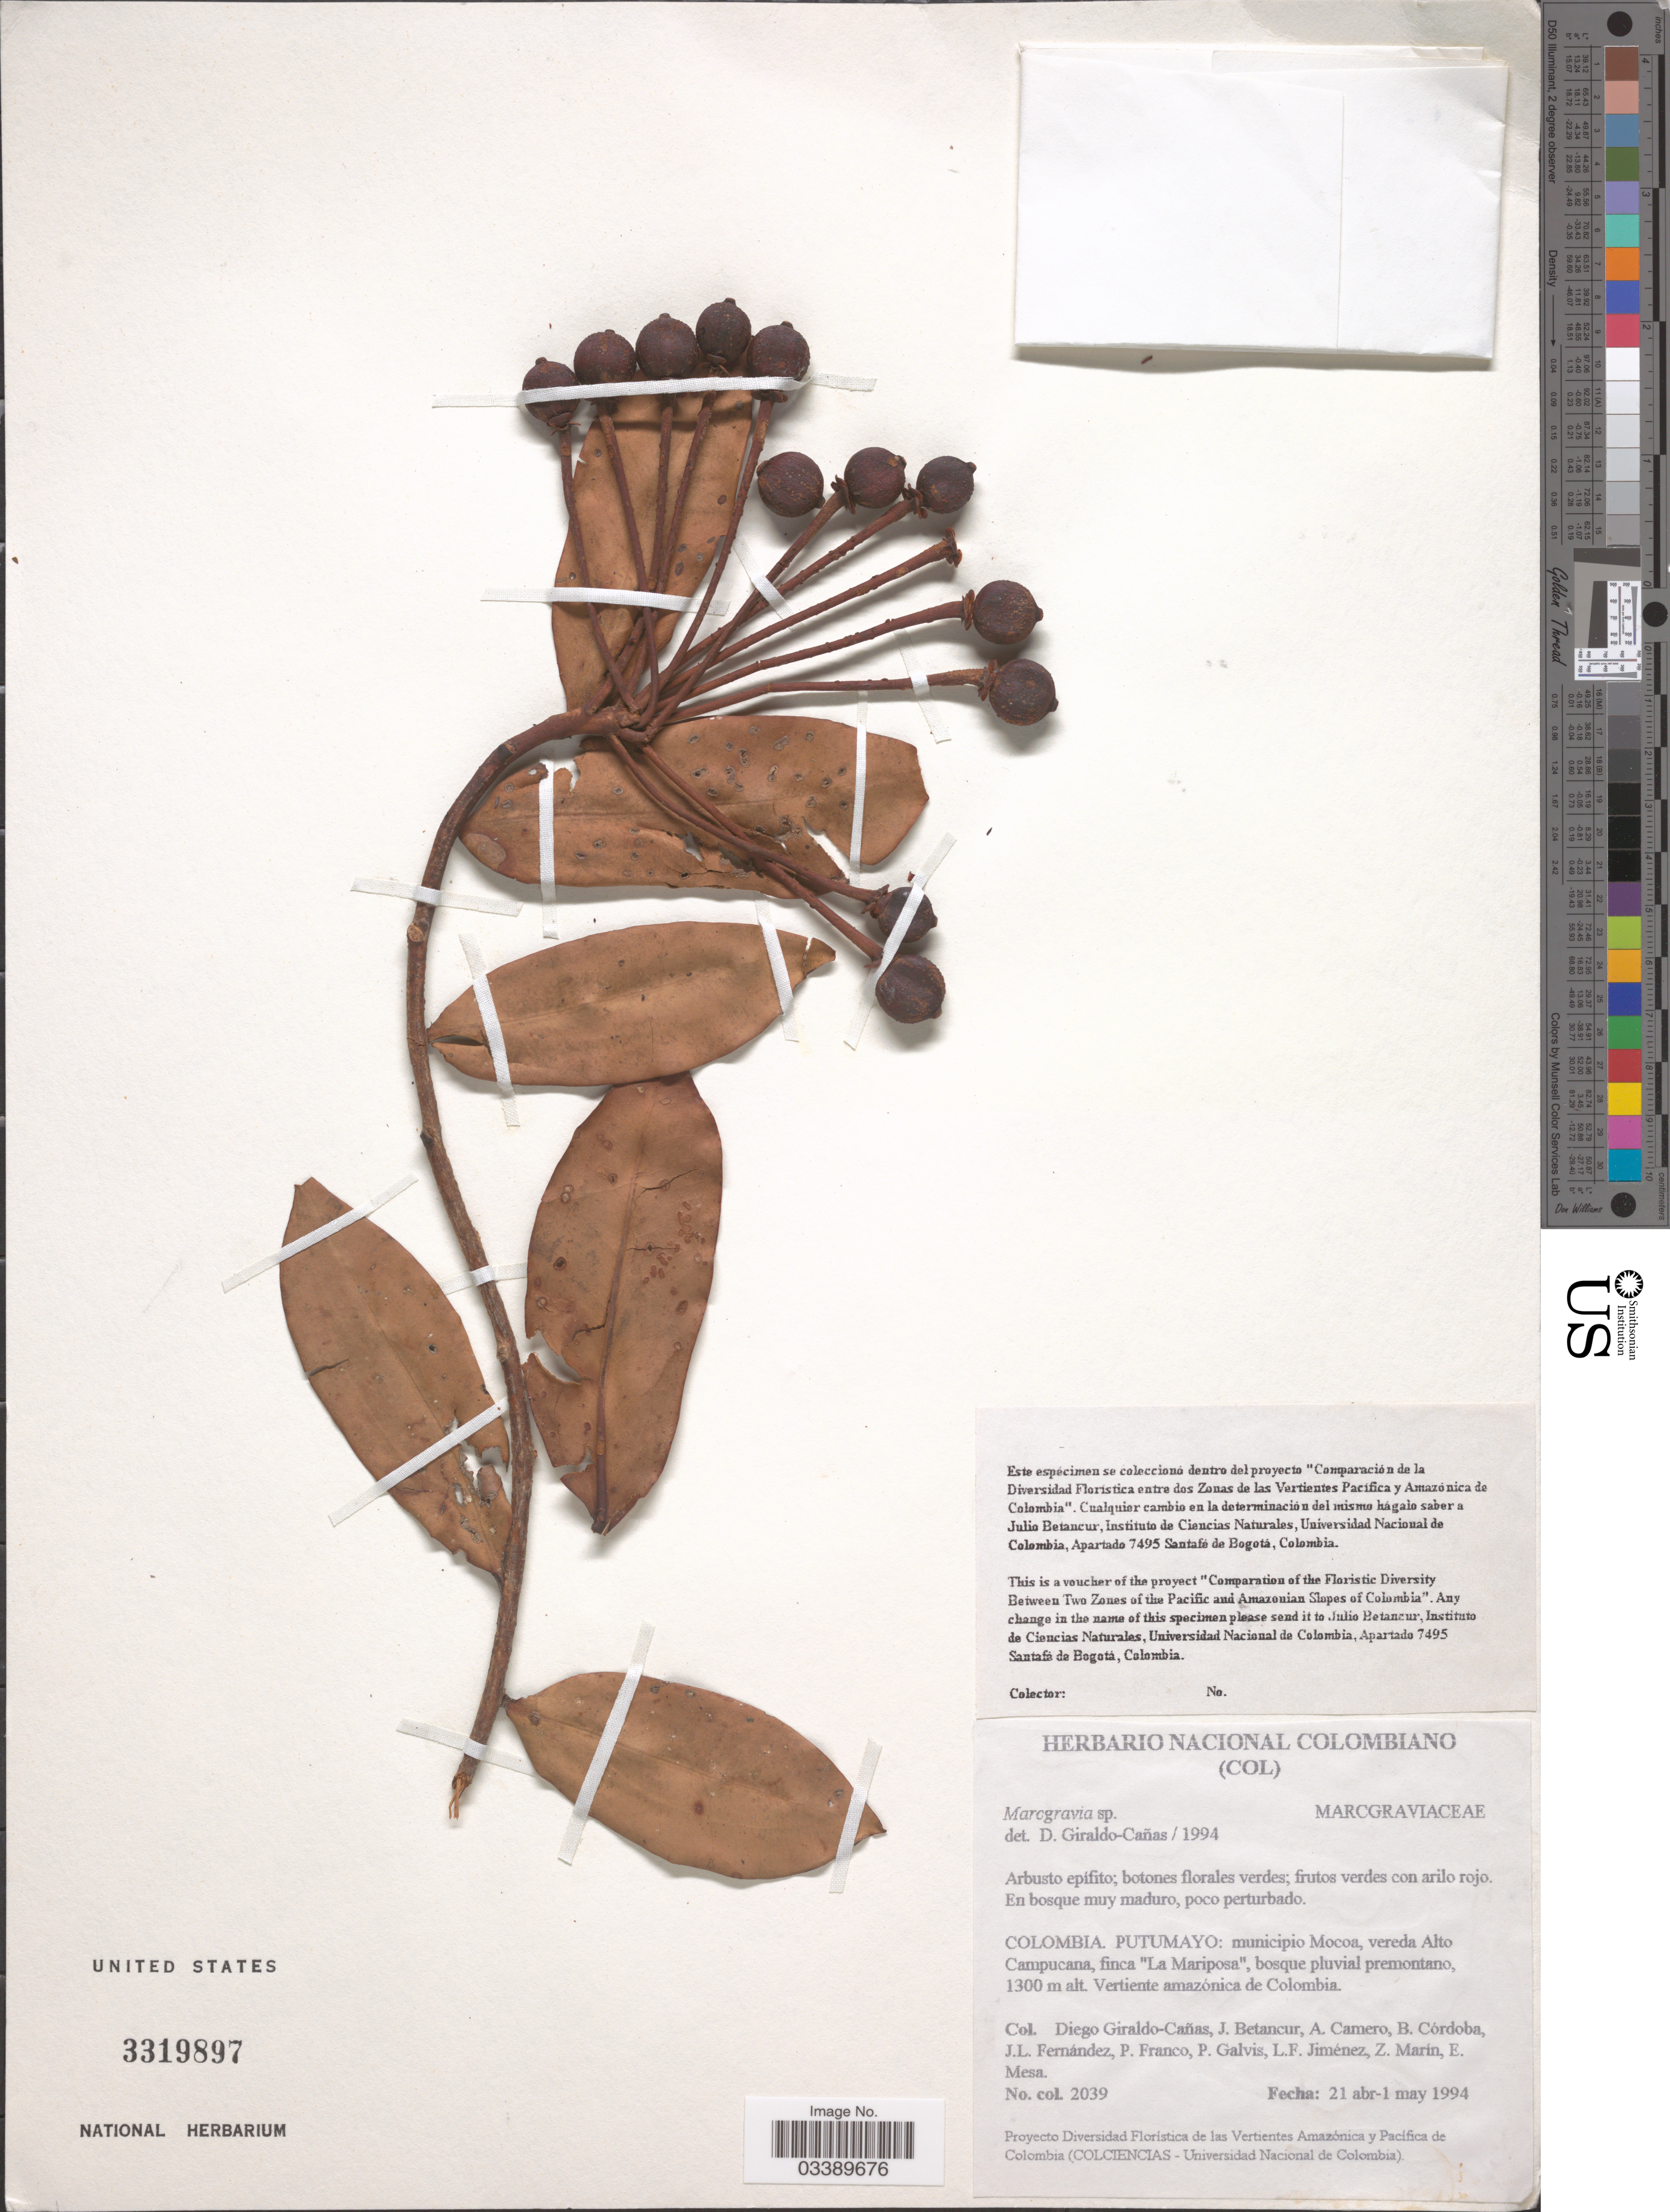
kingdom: Plantae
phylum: Tracheophyta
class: Magnoliopsida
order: Ericales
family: Marcgraviaceae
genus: Marcgravia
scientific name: Marcgravia sp.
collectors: D. Giraldo-Cañas, J. Betancur, A. A. Camero, B. Córdoba & et al.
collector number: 2039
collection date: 1994-04-21/1994-05-01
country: Colombia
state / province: Putumayo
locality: Municipio Mocoa, vereda Alto Campucana, finca "La Mariposa", bosque pluvial premontano. Vertiente amazónica de Colombia.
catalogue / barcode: US 3319897